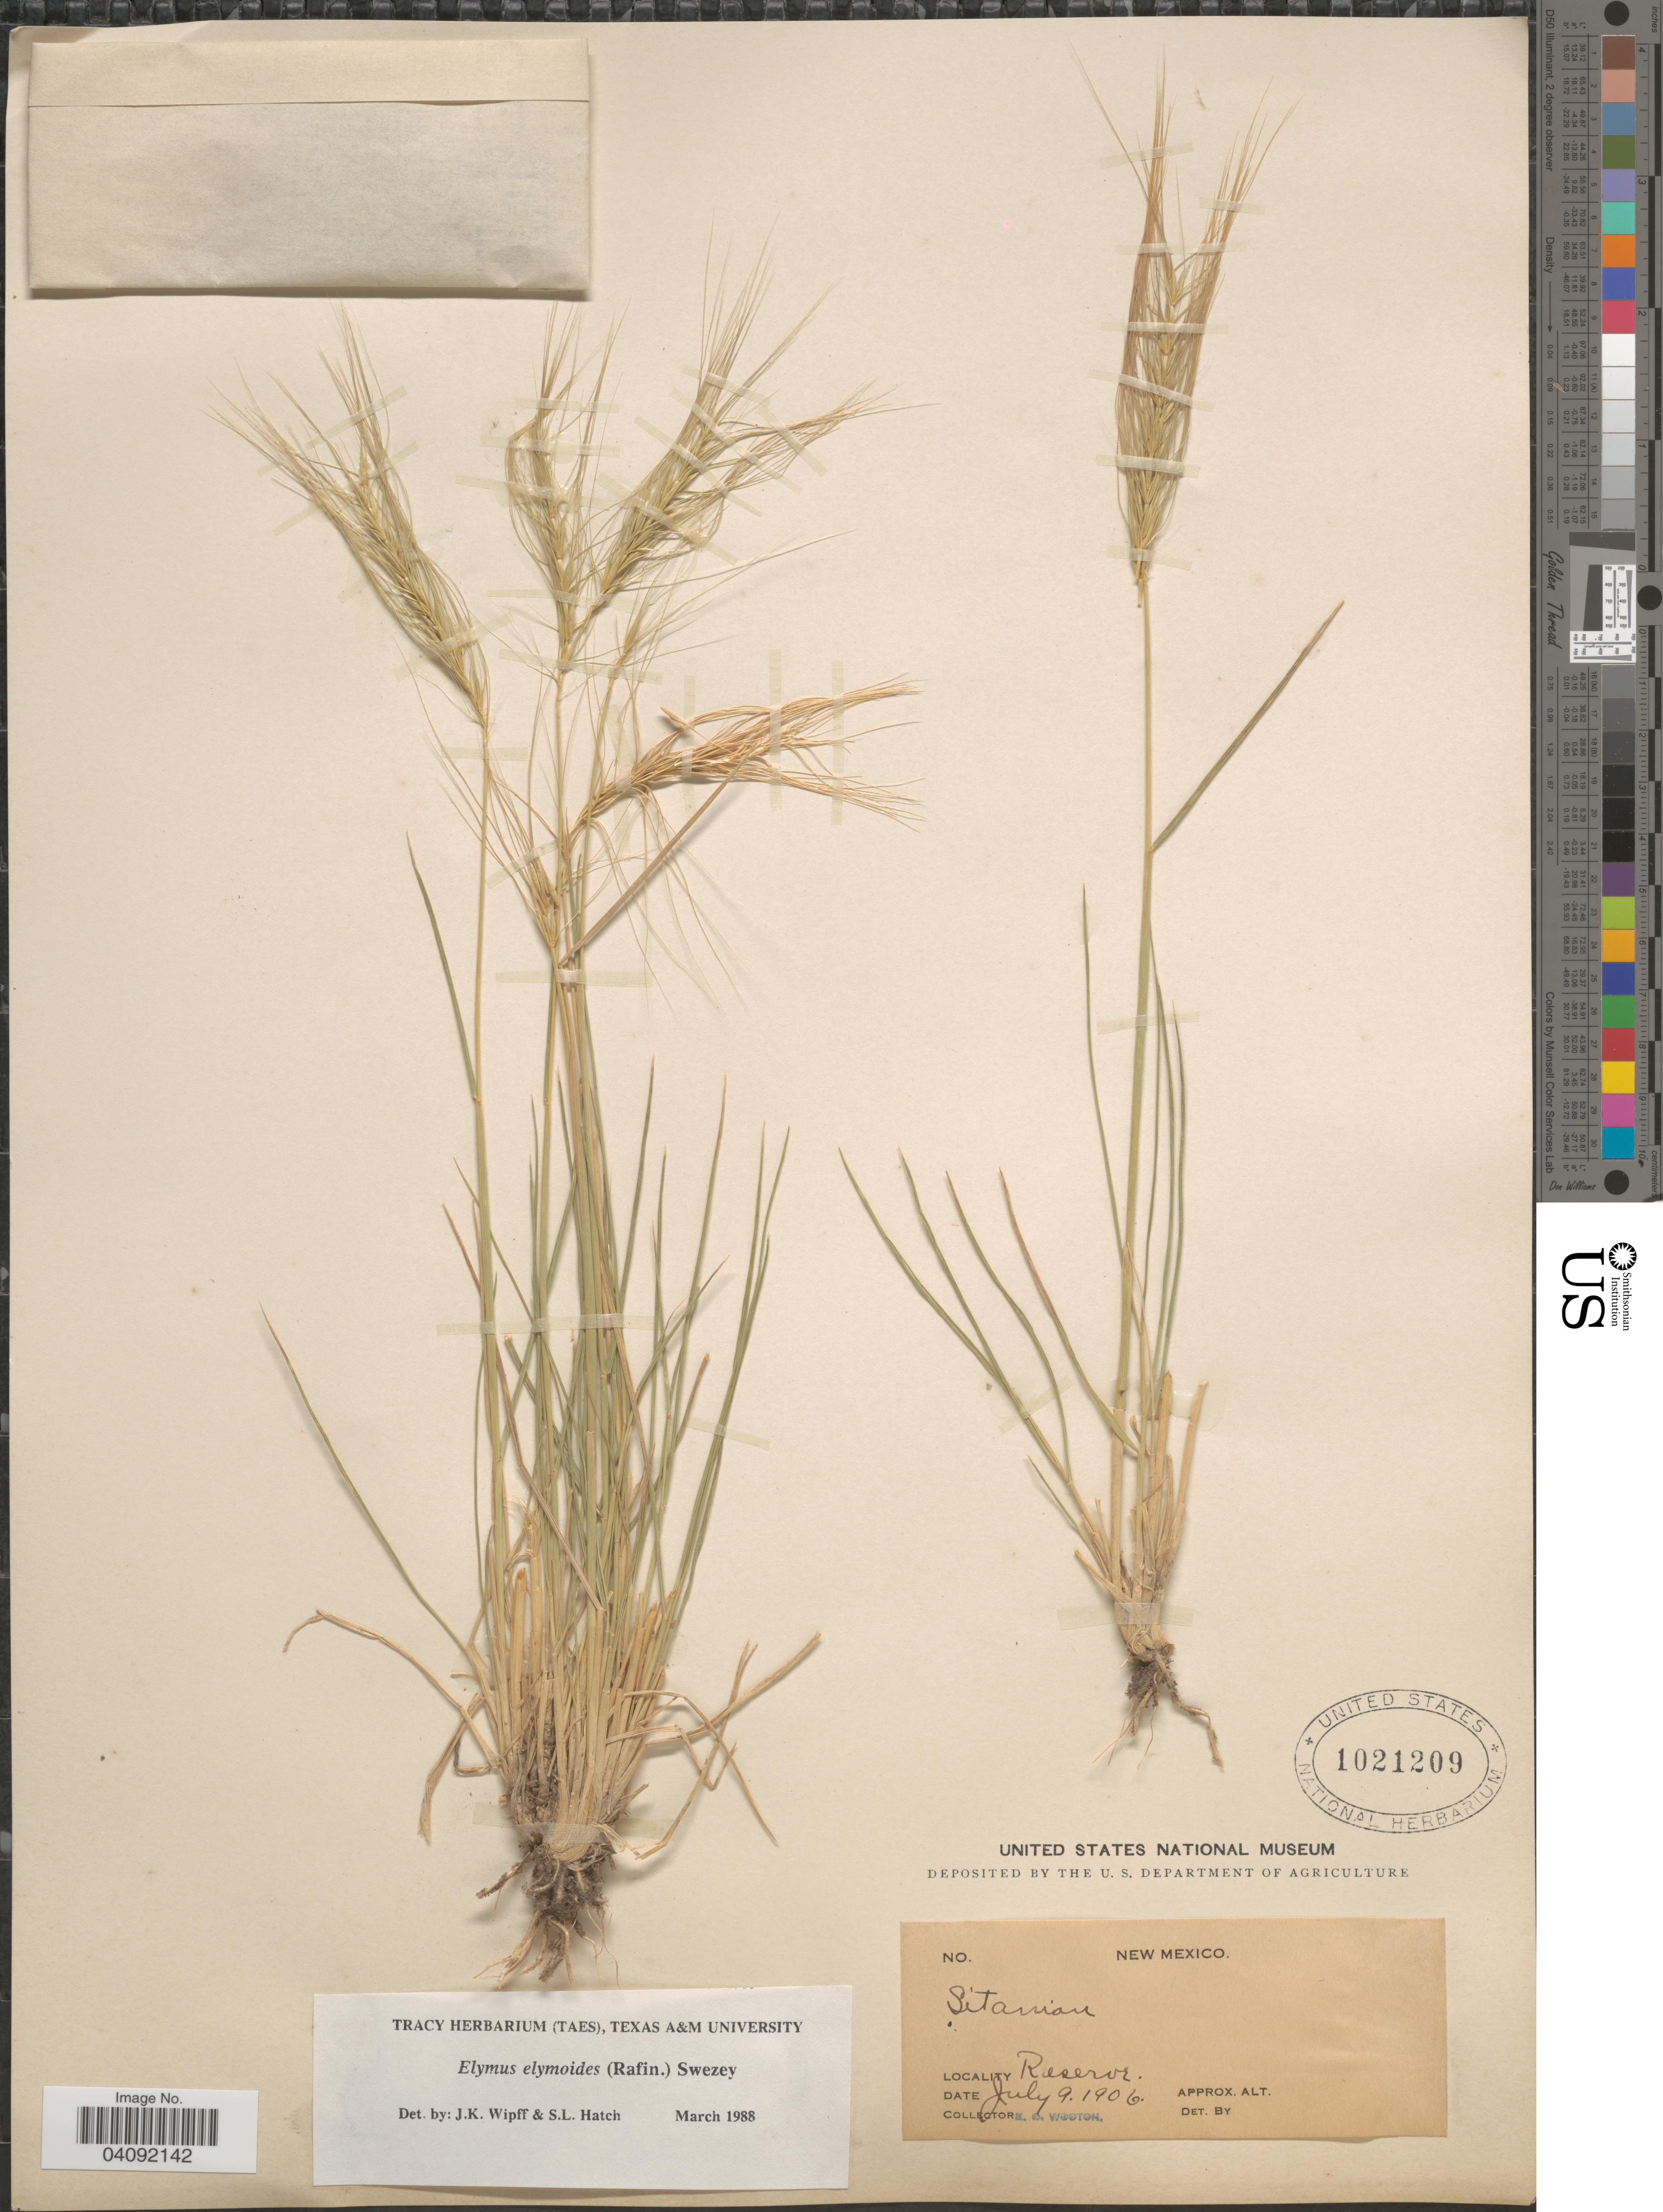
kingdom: Plantae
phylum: Tracheophyta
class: Liliopsida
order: Poales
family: Poaceae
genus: Elymus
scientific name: Elymus elymoides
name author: (Raf.) Swezey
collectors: E. O. Wooton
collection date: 1906-07-09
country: United States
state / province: New Mexico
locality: Reserve.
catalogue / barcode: US 1021209